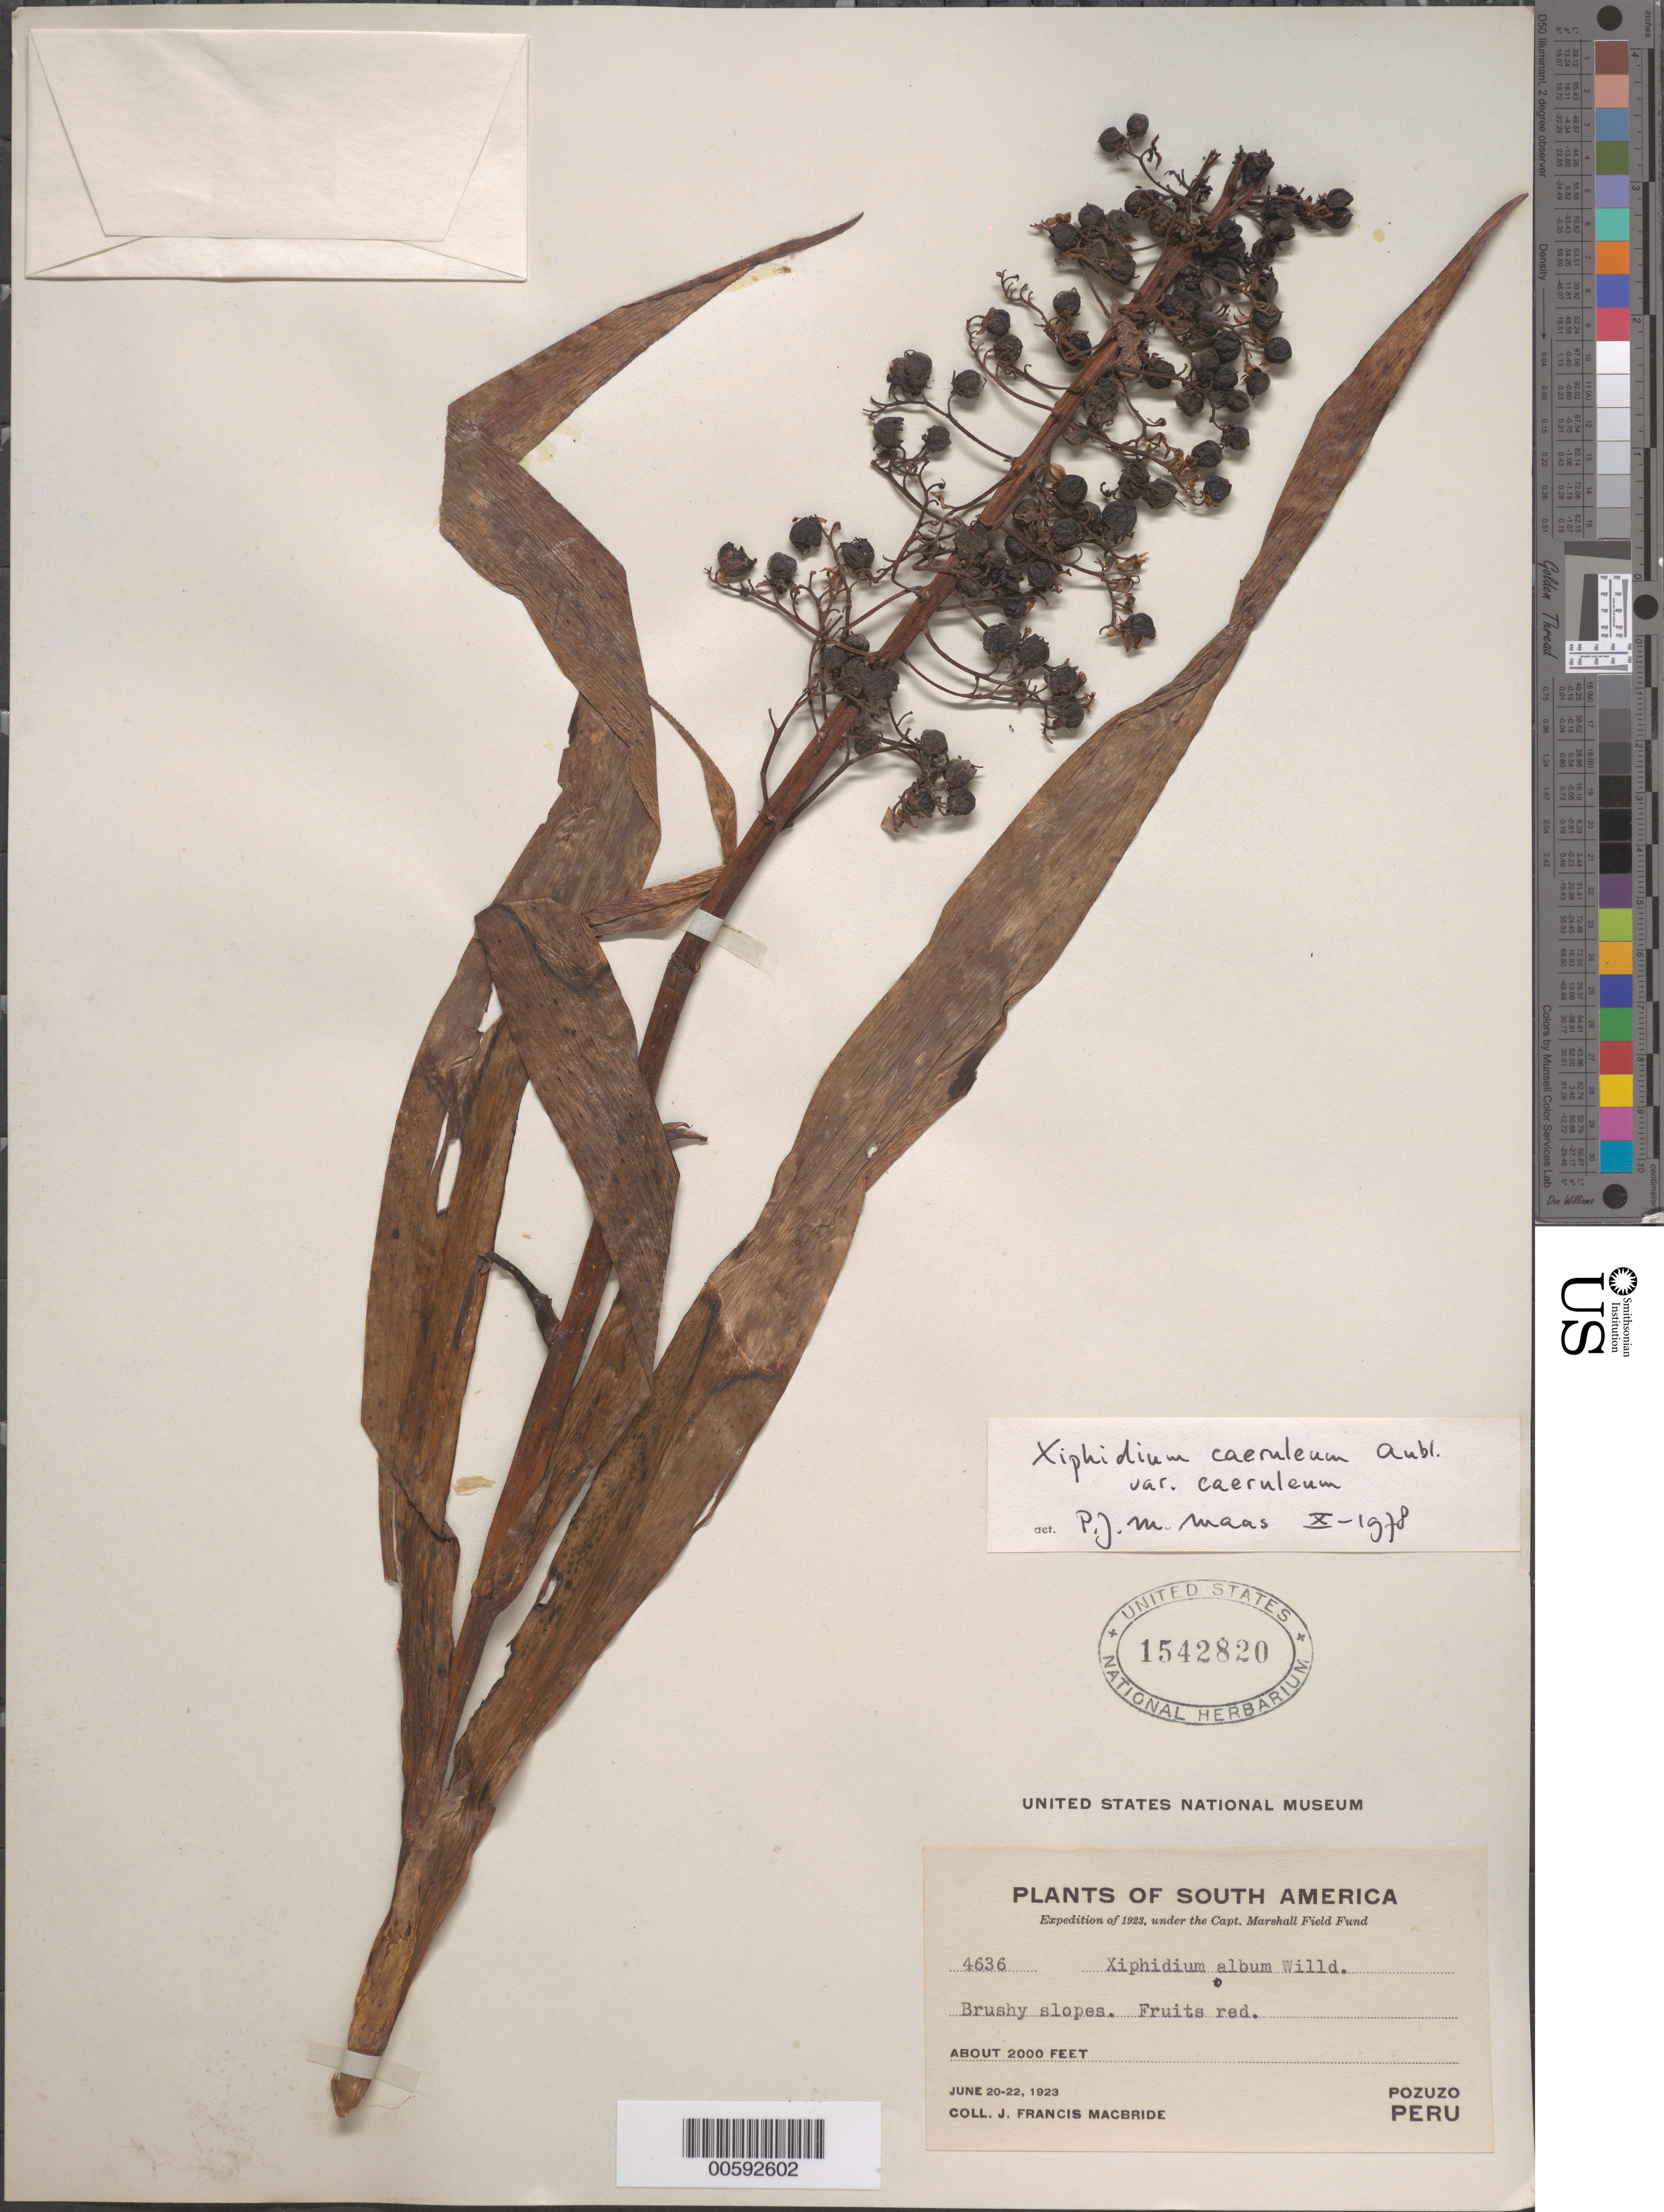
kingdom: Plantae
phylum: Tracheophyta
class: Liliopsida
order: Commelinales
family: Haemodoraceae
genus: Xiphidium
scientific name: Xiphidium caeruleum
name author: Aubl.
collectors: J. F. Macbride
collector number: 4636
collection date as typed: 20 Jun 1923 to 22 Jun 1923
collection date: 1923-06-20/1923-06-22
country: Peru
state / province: Pasco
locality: Pozuzo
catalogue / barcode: US 1542820